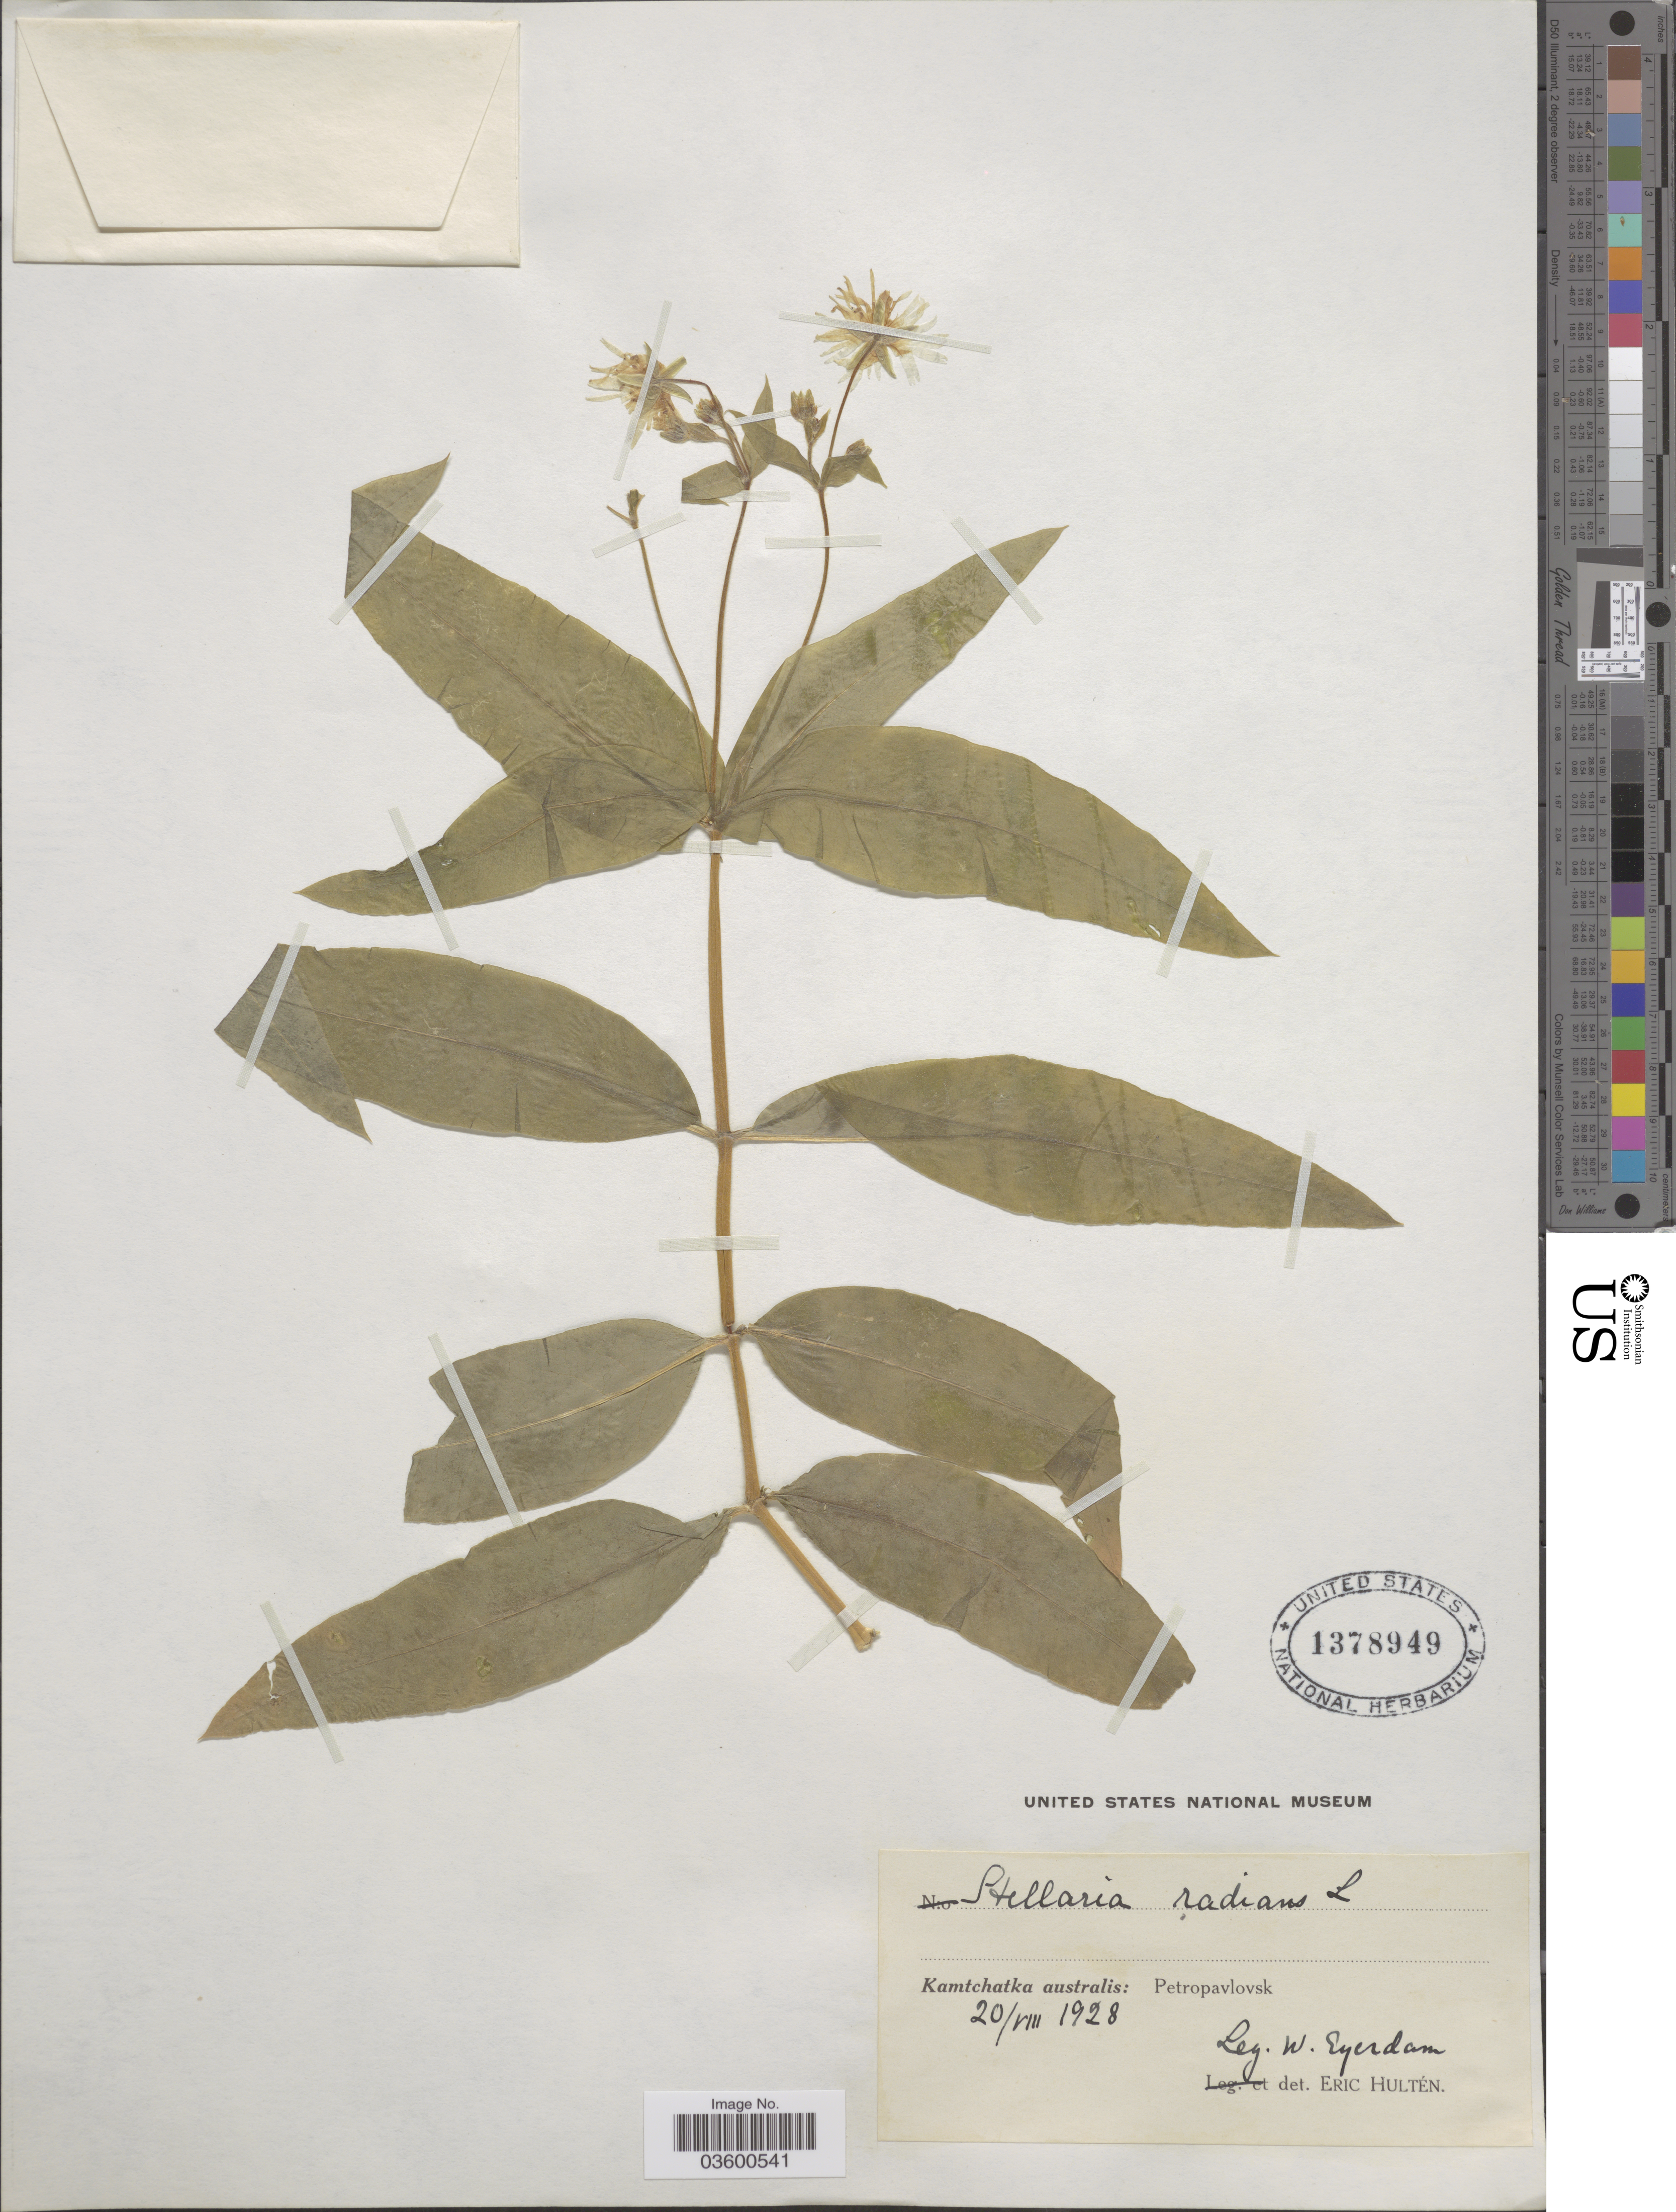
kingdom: Plantae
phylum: Tracheophyta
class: Magnoliopsida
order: Caryophyllales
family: Caryophyllaceae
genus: Stellaria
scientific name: Stellaria radians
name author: L.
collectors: W. J. Eyerdam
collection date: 1928-08-20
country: Russian Federation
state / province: Kamchatka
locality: Kamtchatka australis: Petropavlovsk.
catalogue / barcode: US 1378949